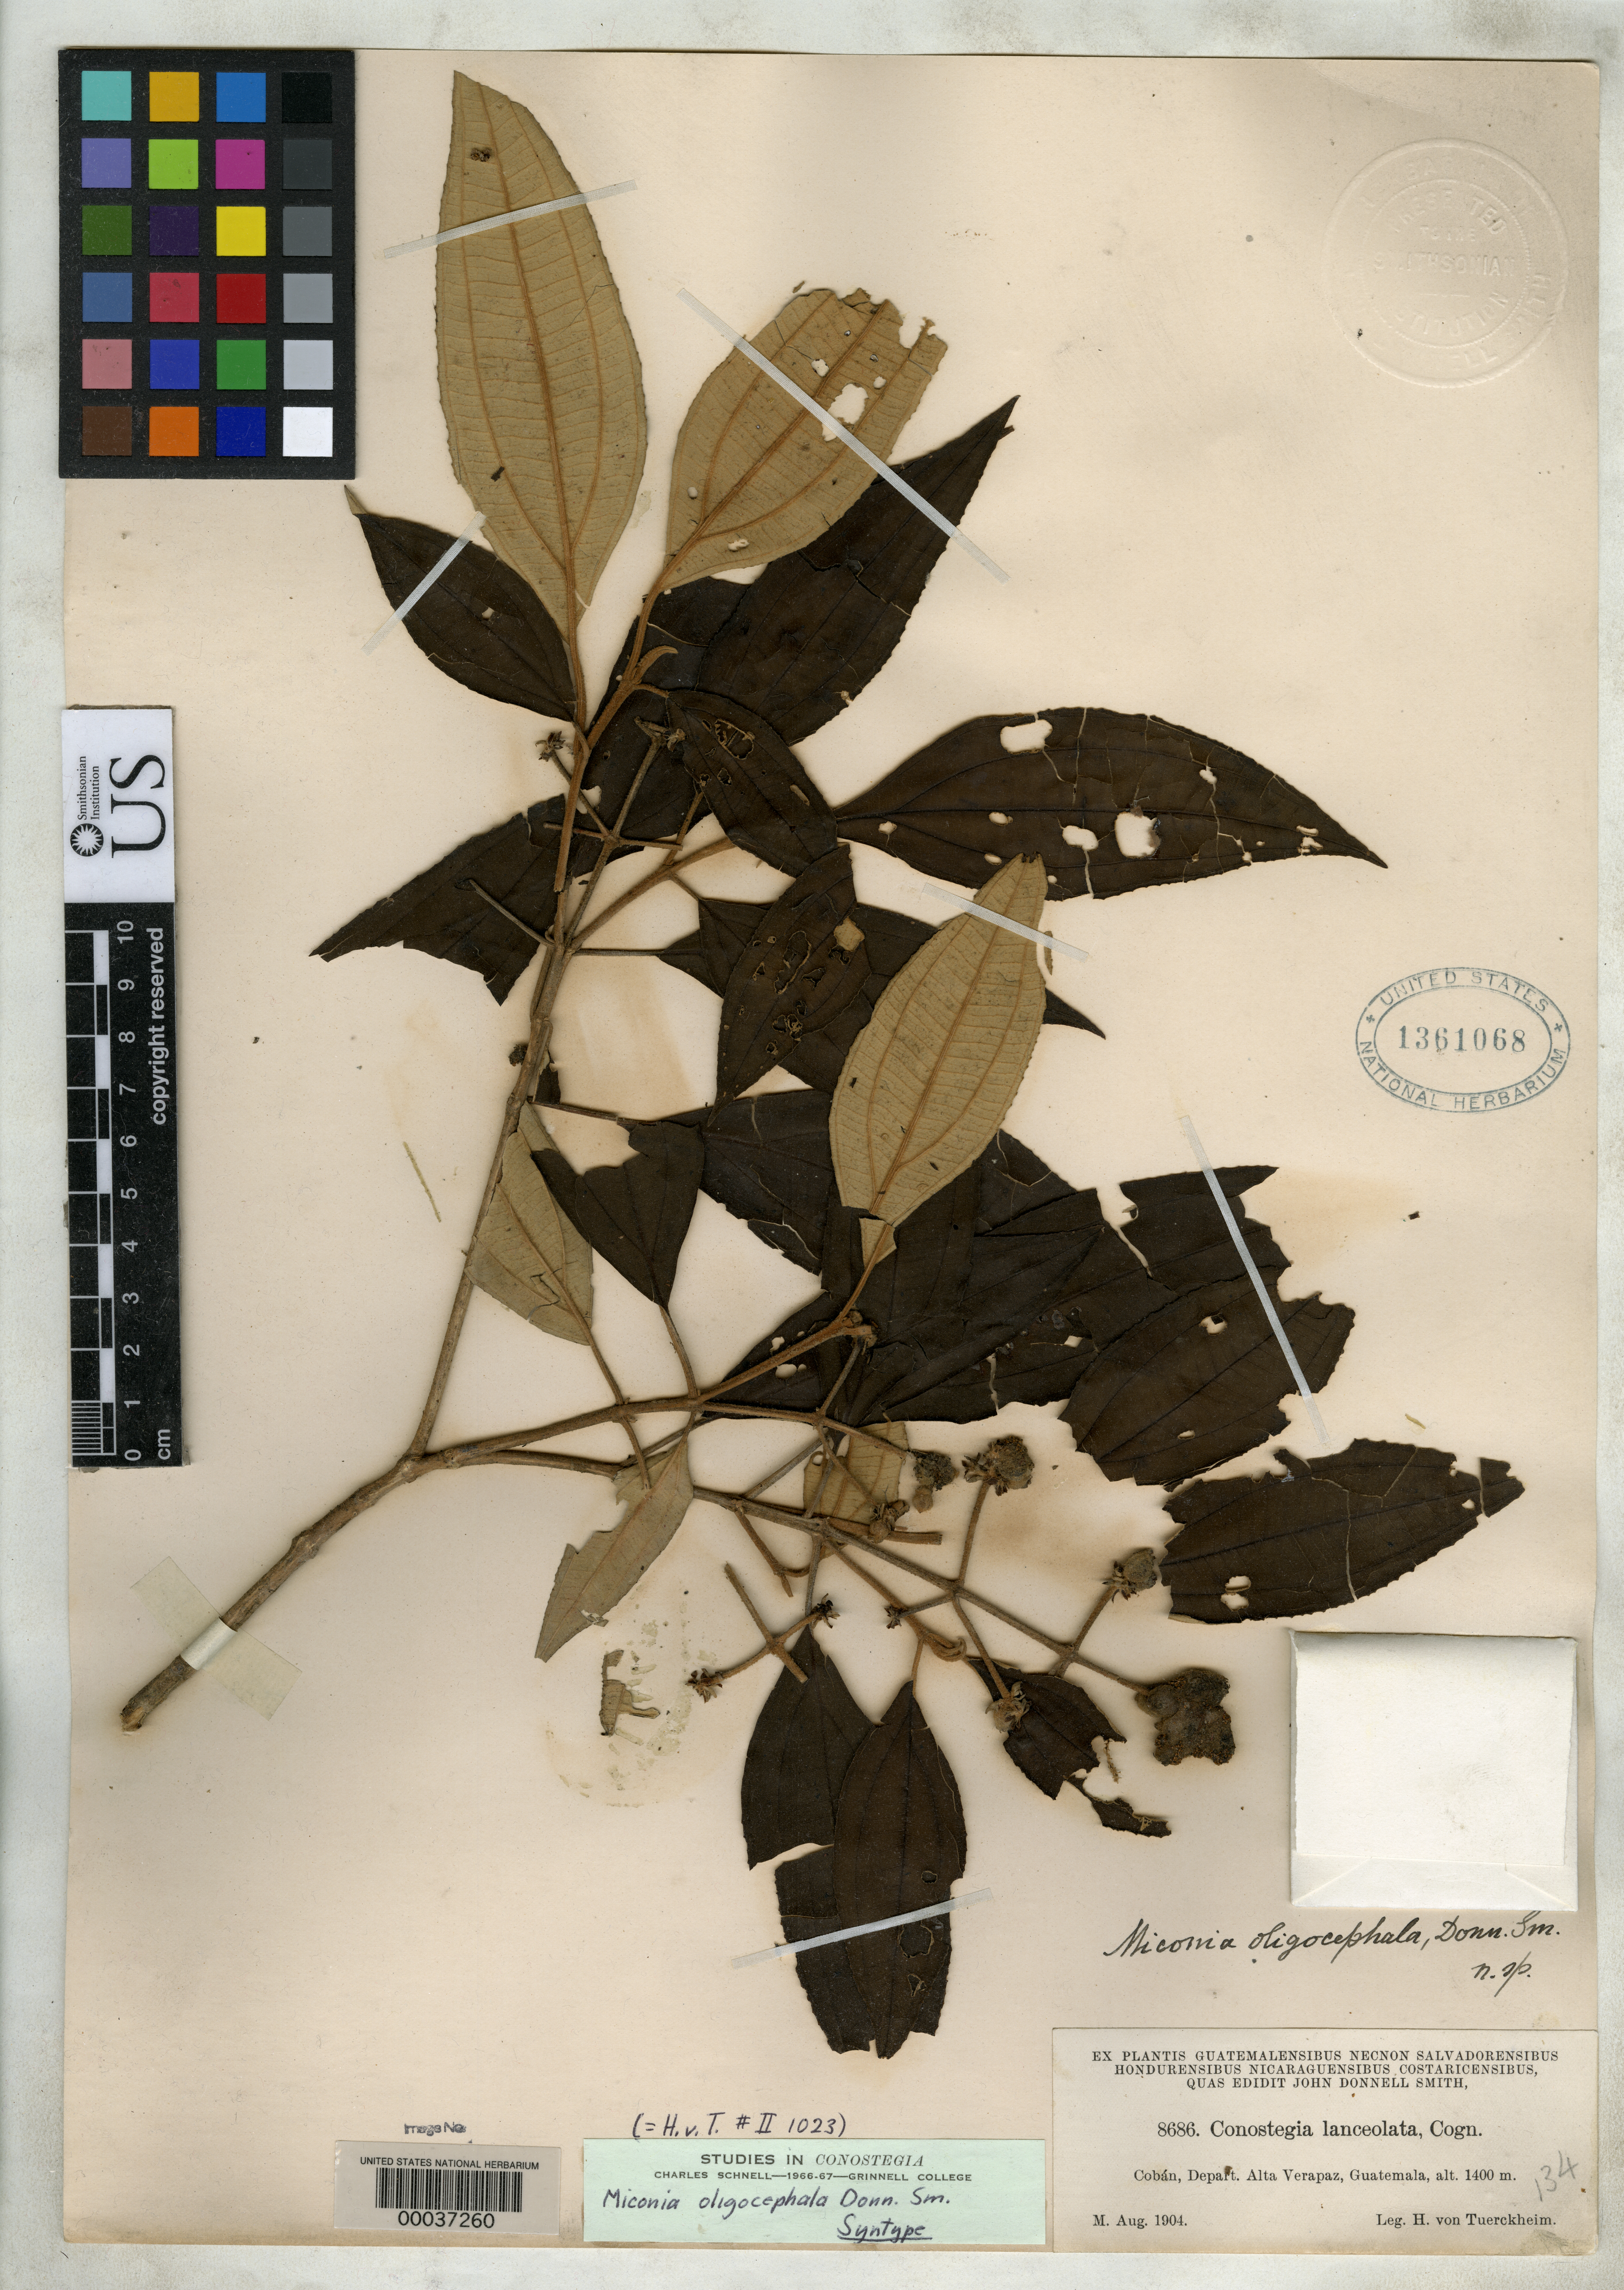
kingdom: Plantae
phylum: Tracheophyta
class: Magnoliopsida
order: Myrtales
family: Melastomataceae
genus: Miconia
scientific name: Miconia oligocephala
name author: Donn. Sm.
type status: Syntype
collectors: H. von Türckheim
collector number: II 1023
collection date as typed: Aug 1904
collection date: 1904-08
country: Guatemala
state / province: Alta Verapaz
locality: Cobán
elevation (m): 1400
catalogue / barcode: US 1361068